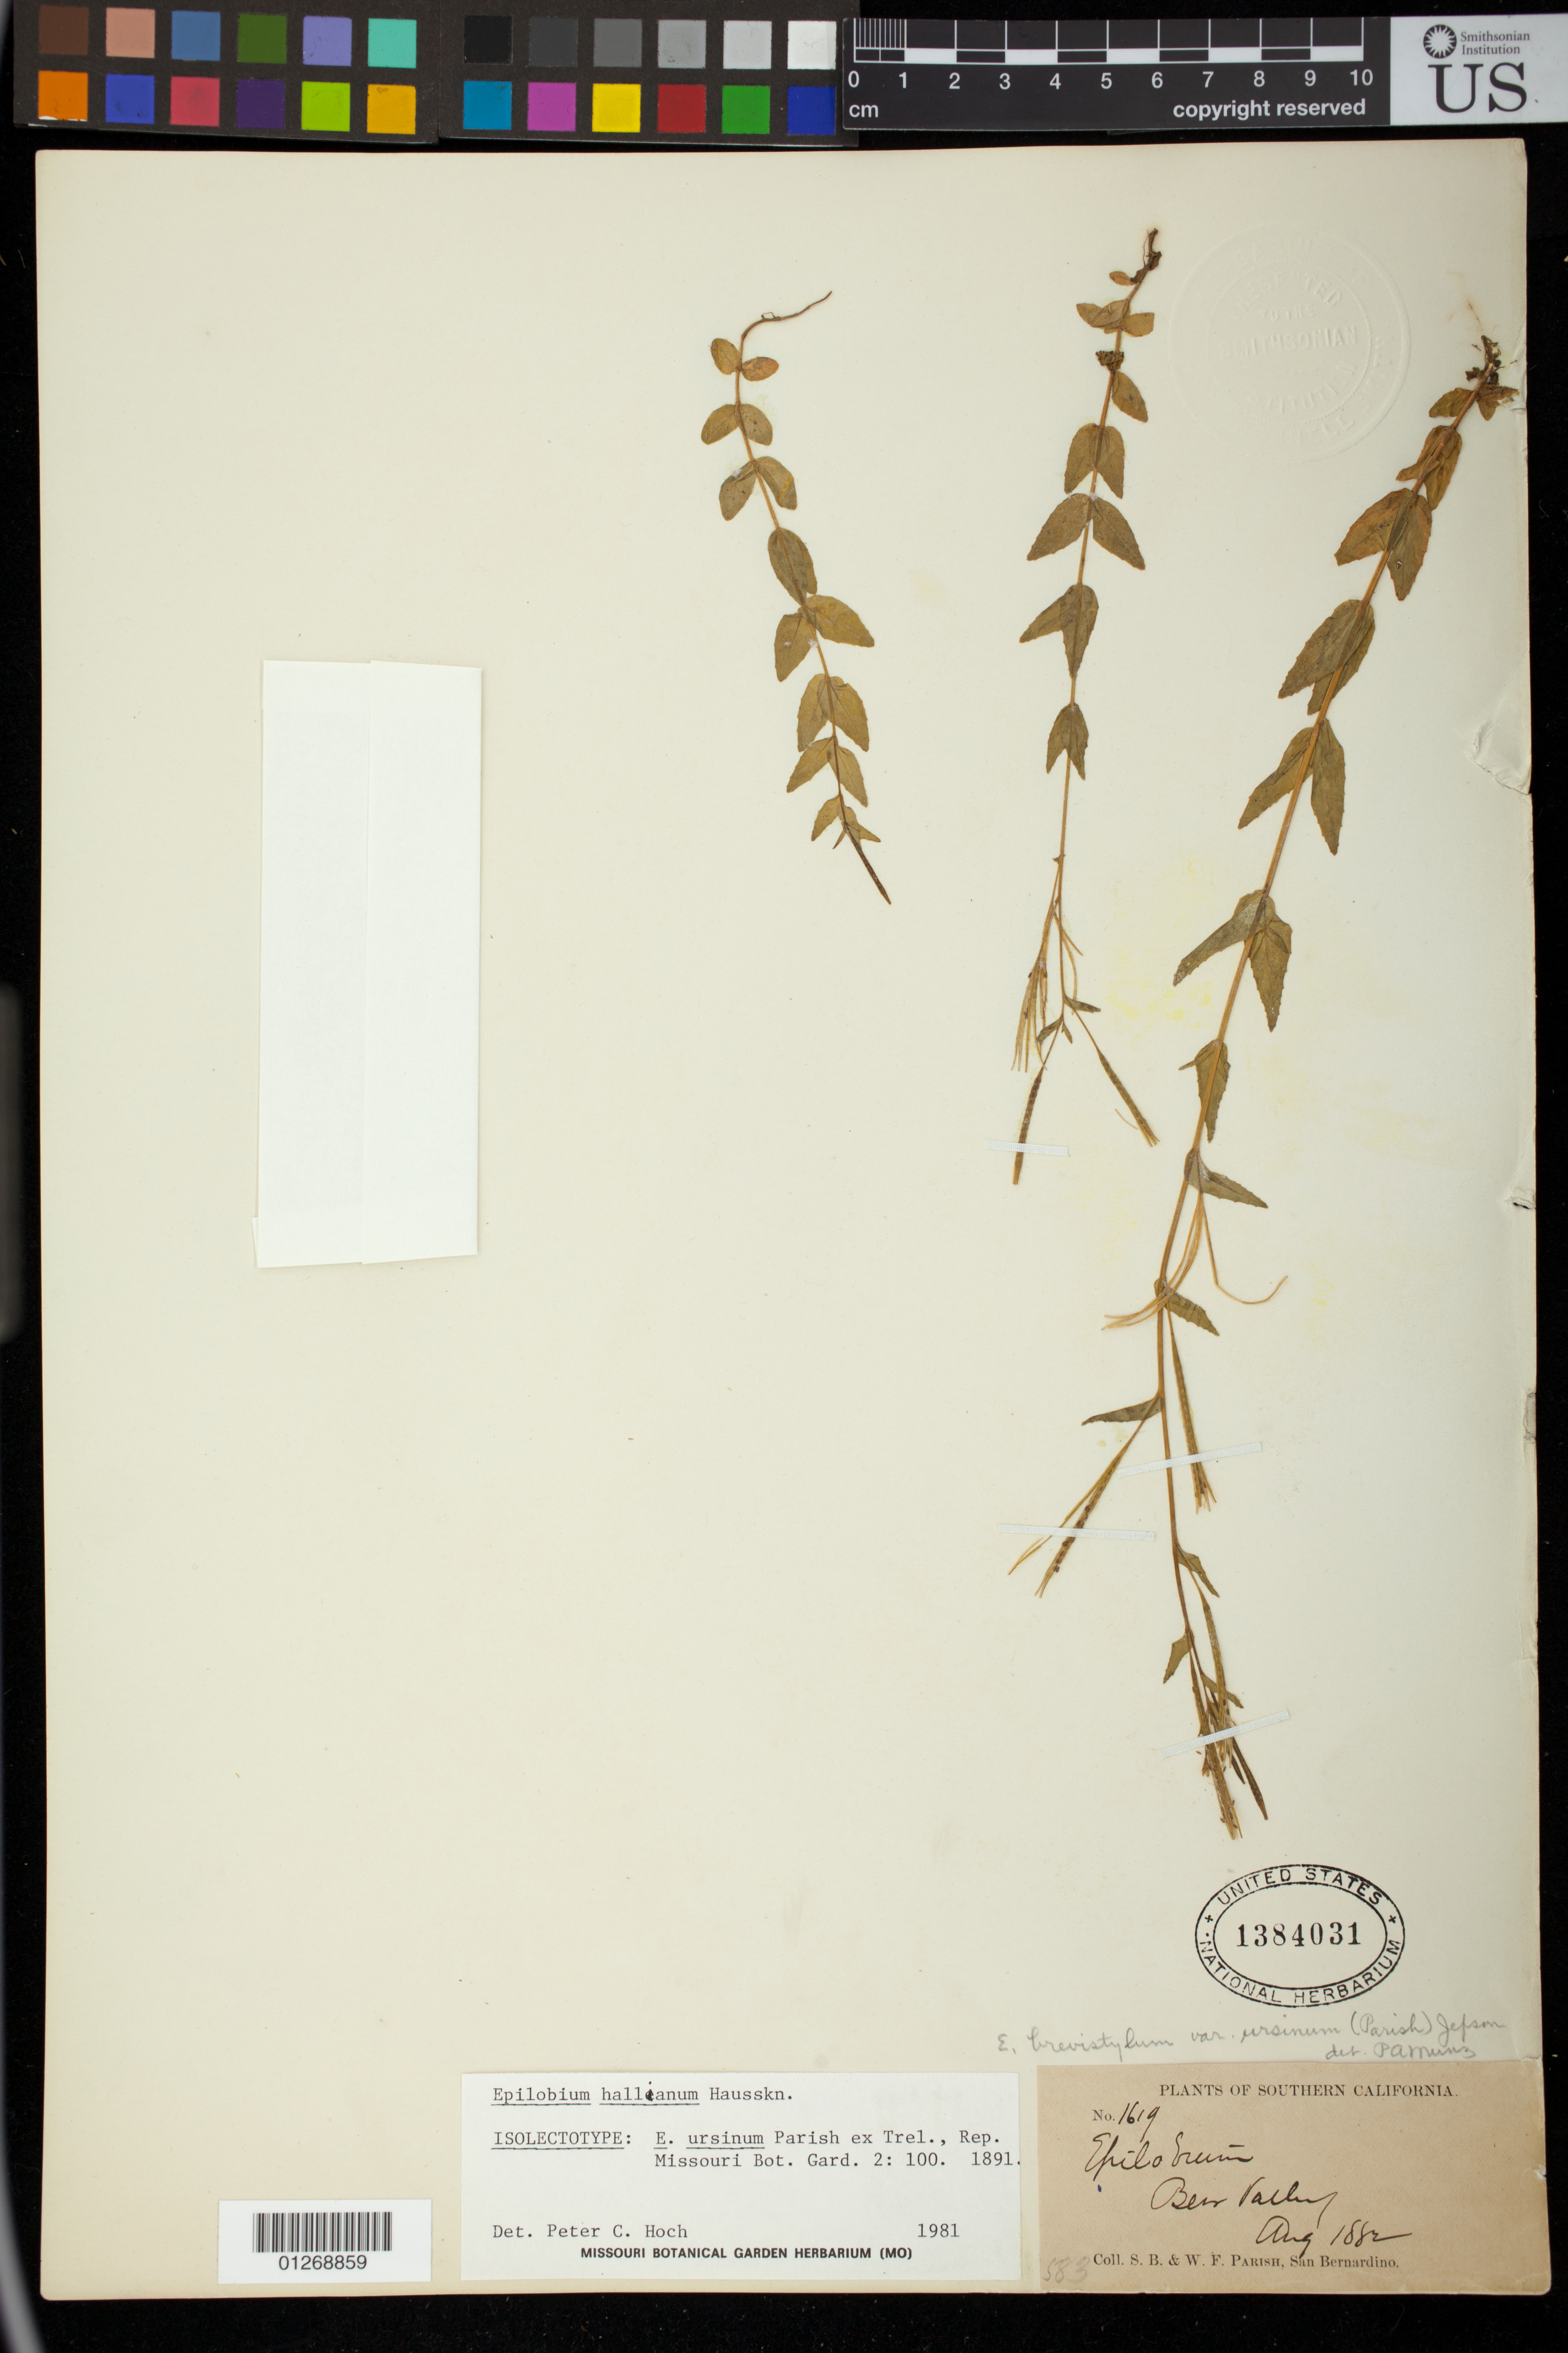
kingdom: Plantae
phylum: Tracheophyta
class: Magnoliopsida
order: Myrtales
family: Onagraceae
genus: Epilobium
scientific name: Epilobium ursinum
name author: Parish ex Trel.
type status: Isosyntype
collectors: S. B. Parish & W. F. Parish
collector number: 1619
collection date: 1882-08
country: United States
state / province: California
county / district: San Bernardino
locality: Southern California, San Bernardino, Bear Valley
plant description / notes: Protologue cites several collections (syntypes); this specimen annotated by P.C. Hoch (1981) as "isolectotype".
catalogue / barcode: US 1384031